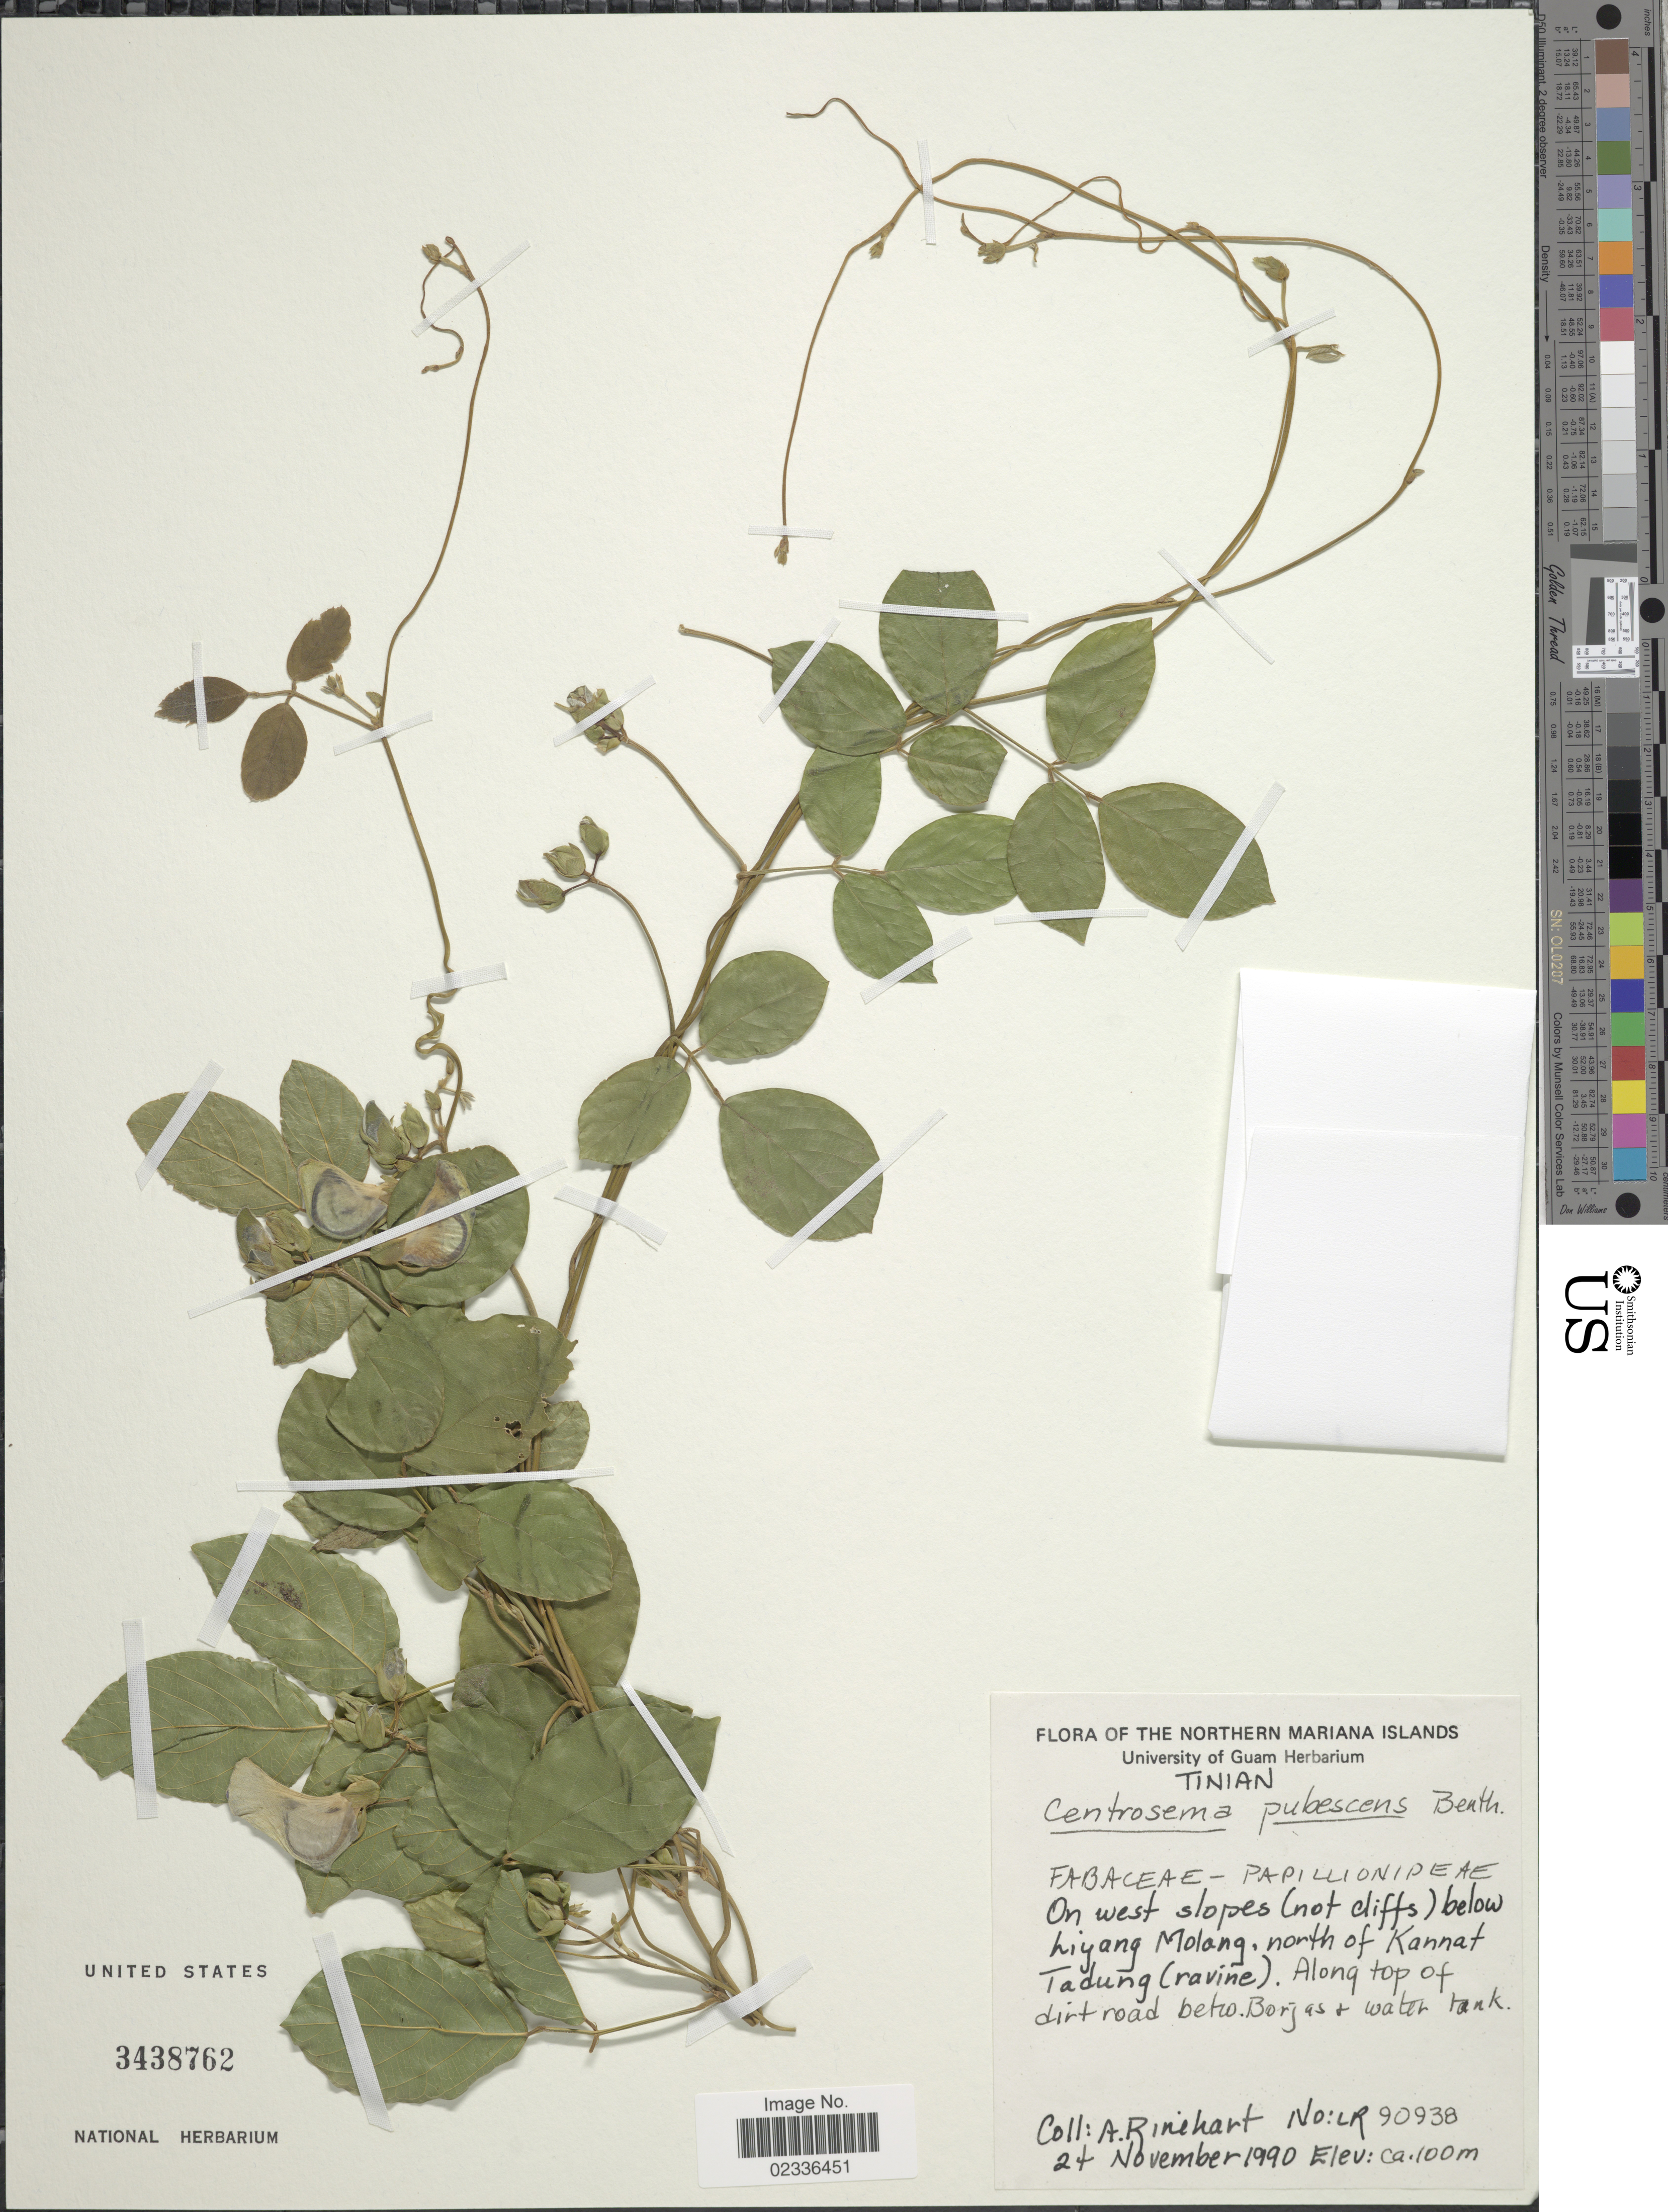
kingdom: Plantae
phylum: Tracheophyta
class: Magnoliopsida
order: Fabales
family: Fabaceae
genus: Centrosema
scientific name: Centrosema pubescens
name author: Benth.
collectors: A. Rinehart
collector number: LR90938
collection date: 1990-11-24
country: Northern Mariana Islands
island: Tinian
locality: Tinian, On west slopes (not cliffs) below Liyang Molang, north of Kannat Tadung (ravine) Along top of dirt road betw. Borjas & Water tank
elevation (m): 100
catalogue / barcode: US 3438762